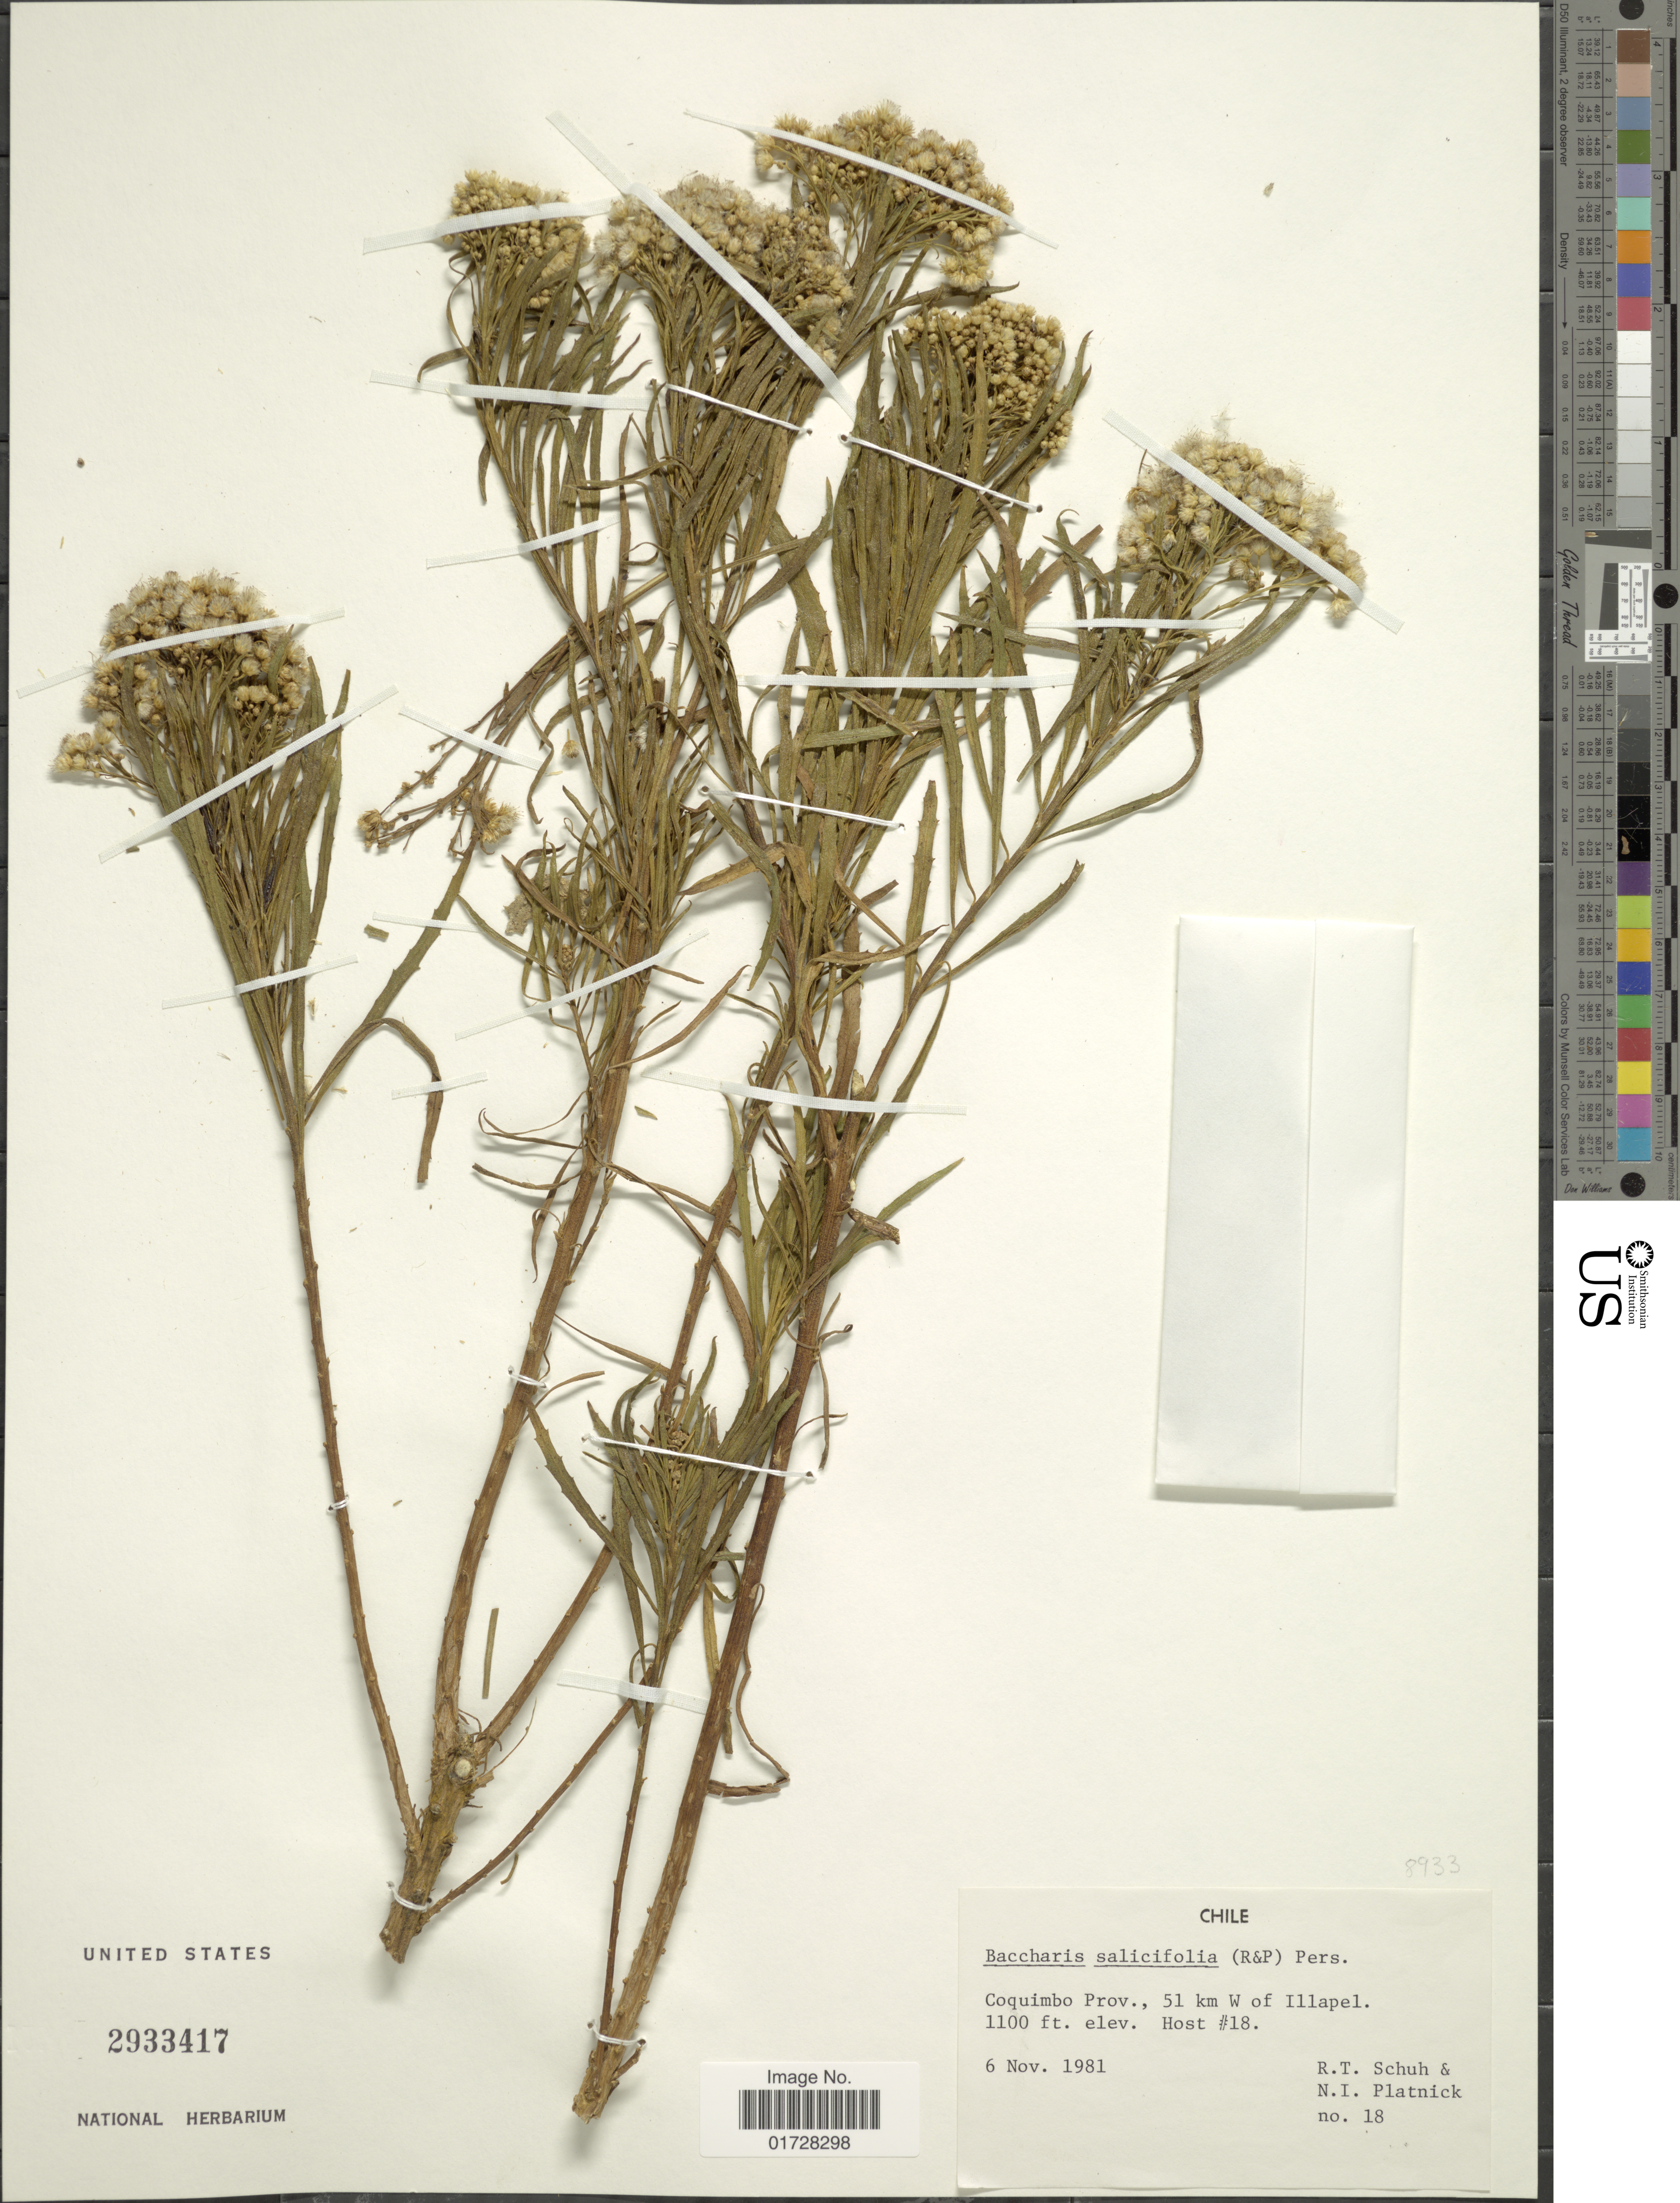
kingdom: Plantae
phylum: Tracheophyta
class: Magnoliopsida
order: Asterales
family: Asteraceae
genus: Baccharis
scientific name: Baccharis salicifolia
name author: (Ruiz & Pav.) Pers.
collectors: R. Schuh & N. Platnick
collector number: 18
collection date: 1981-11-06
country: Chile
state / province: Coquimbo (IV)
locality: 51 km W of Illapel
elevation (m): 335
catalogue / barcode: US 2933417